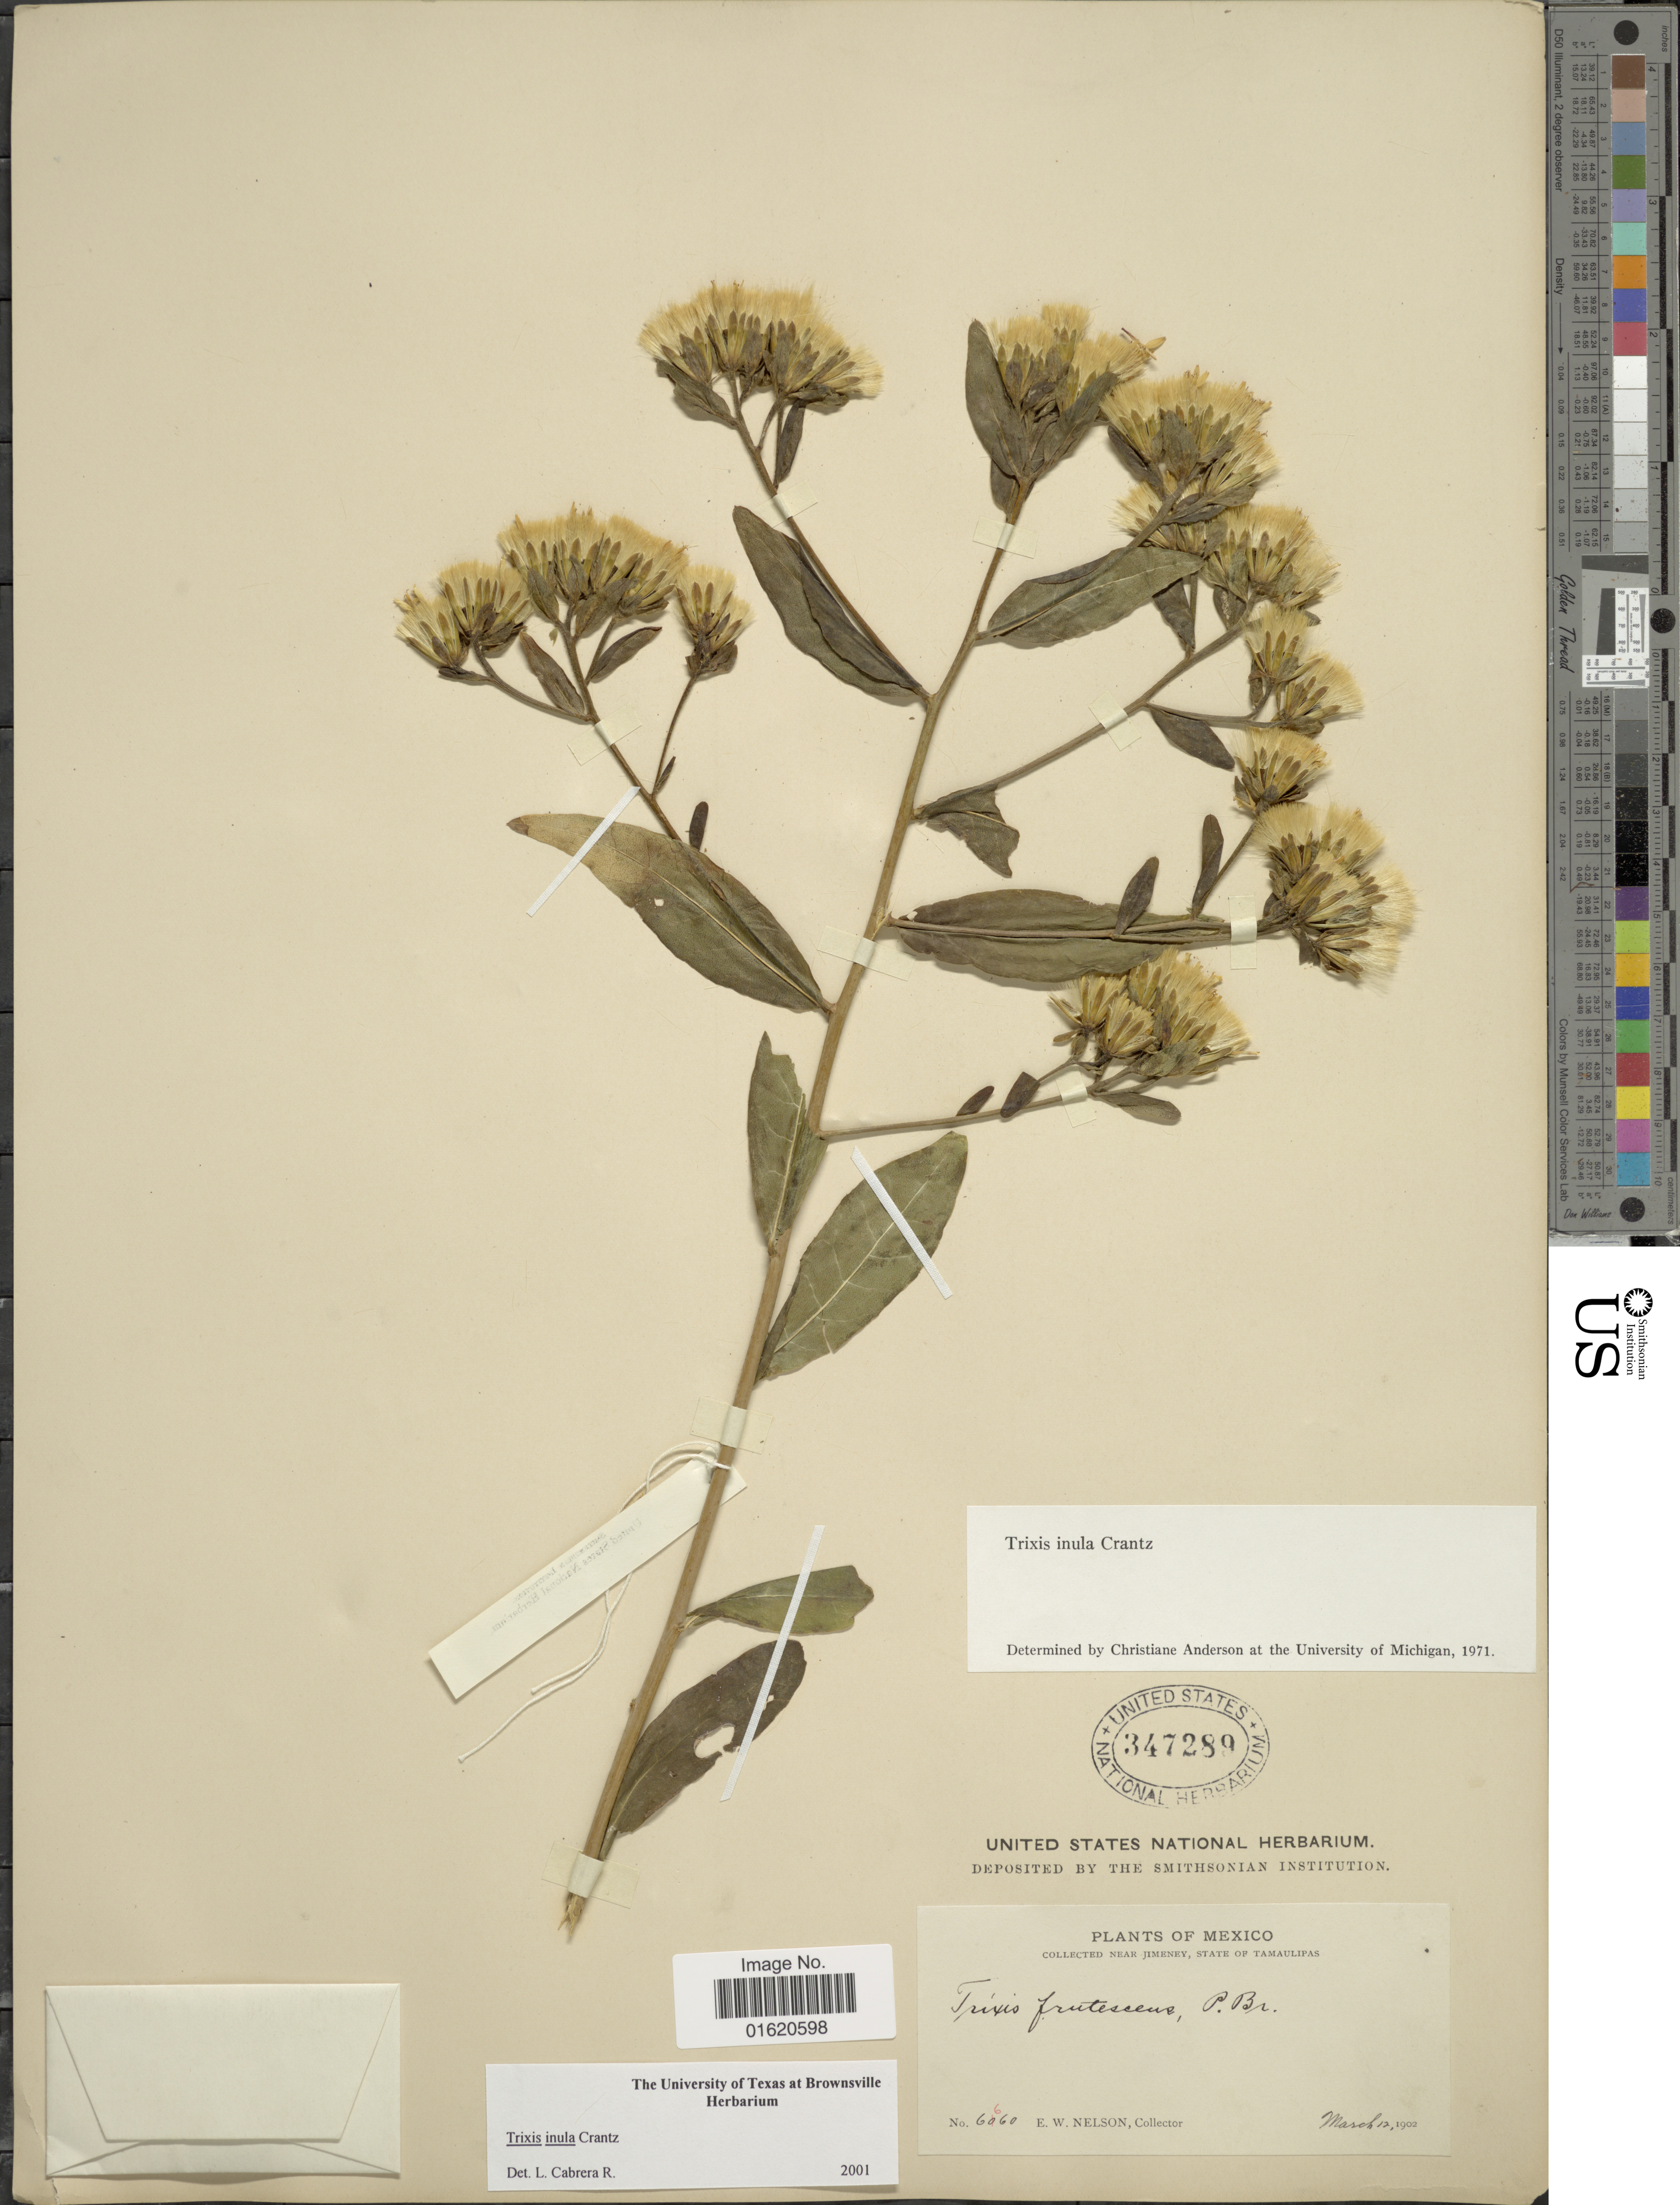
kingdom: Plantae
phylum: Tracheophyta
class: Magnoliopsida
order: Asterales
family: Asteraceae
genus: Trixis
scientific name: Trixis inula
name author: Crantz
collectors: E. W. Nelson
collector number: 6660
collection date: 1902-03-12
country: Mexico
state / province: Tamaulipas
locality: Near Jimeney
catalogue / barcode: US 347289